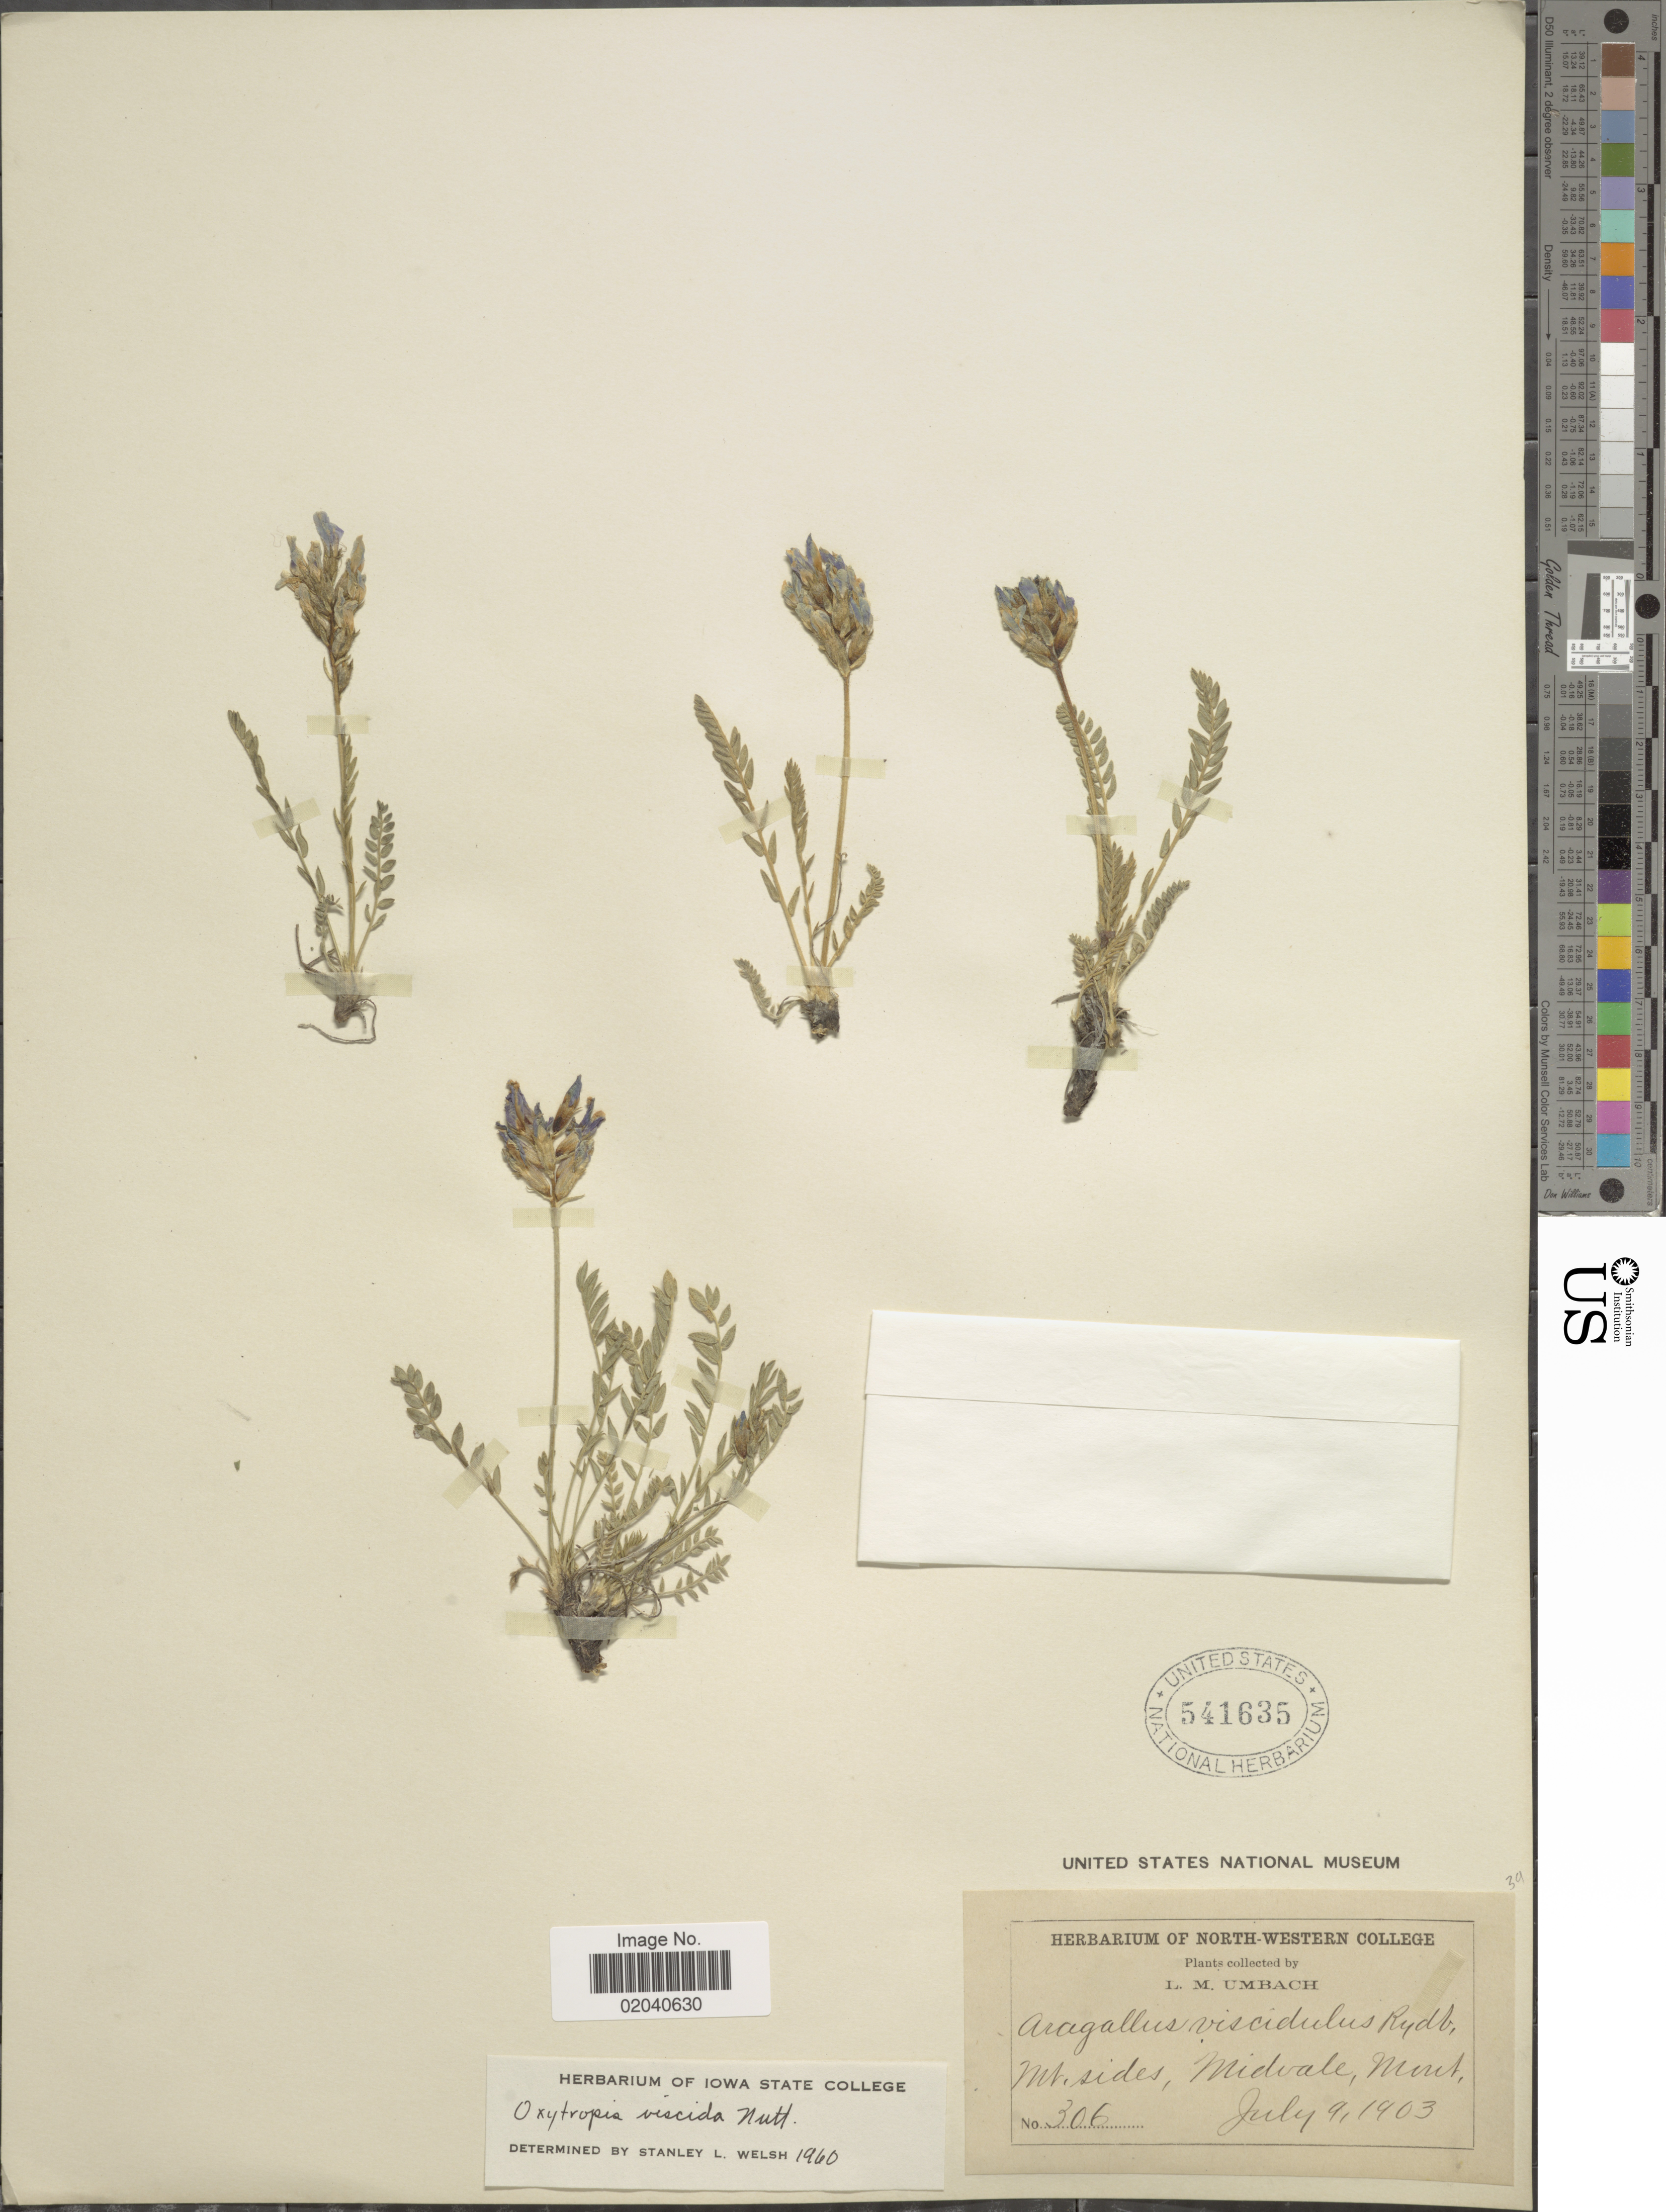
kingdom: Plantae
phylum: Tracheophyta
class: Magnoliopsida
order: Fabales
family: Fabaceae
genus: Oxytropis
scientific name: Oxytropis viscida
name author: Nutt.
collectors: L. M. Umbach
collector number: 306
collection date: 1903-07-09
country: United States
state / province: Montana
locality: Mt. sides, Midvale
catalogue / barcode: US 541635